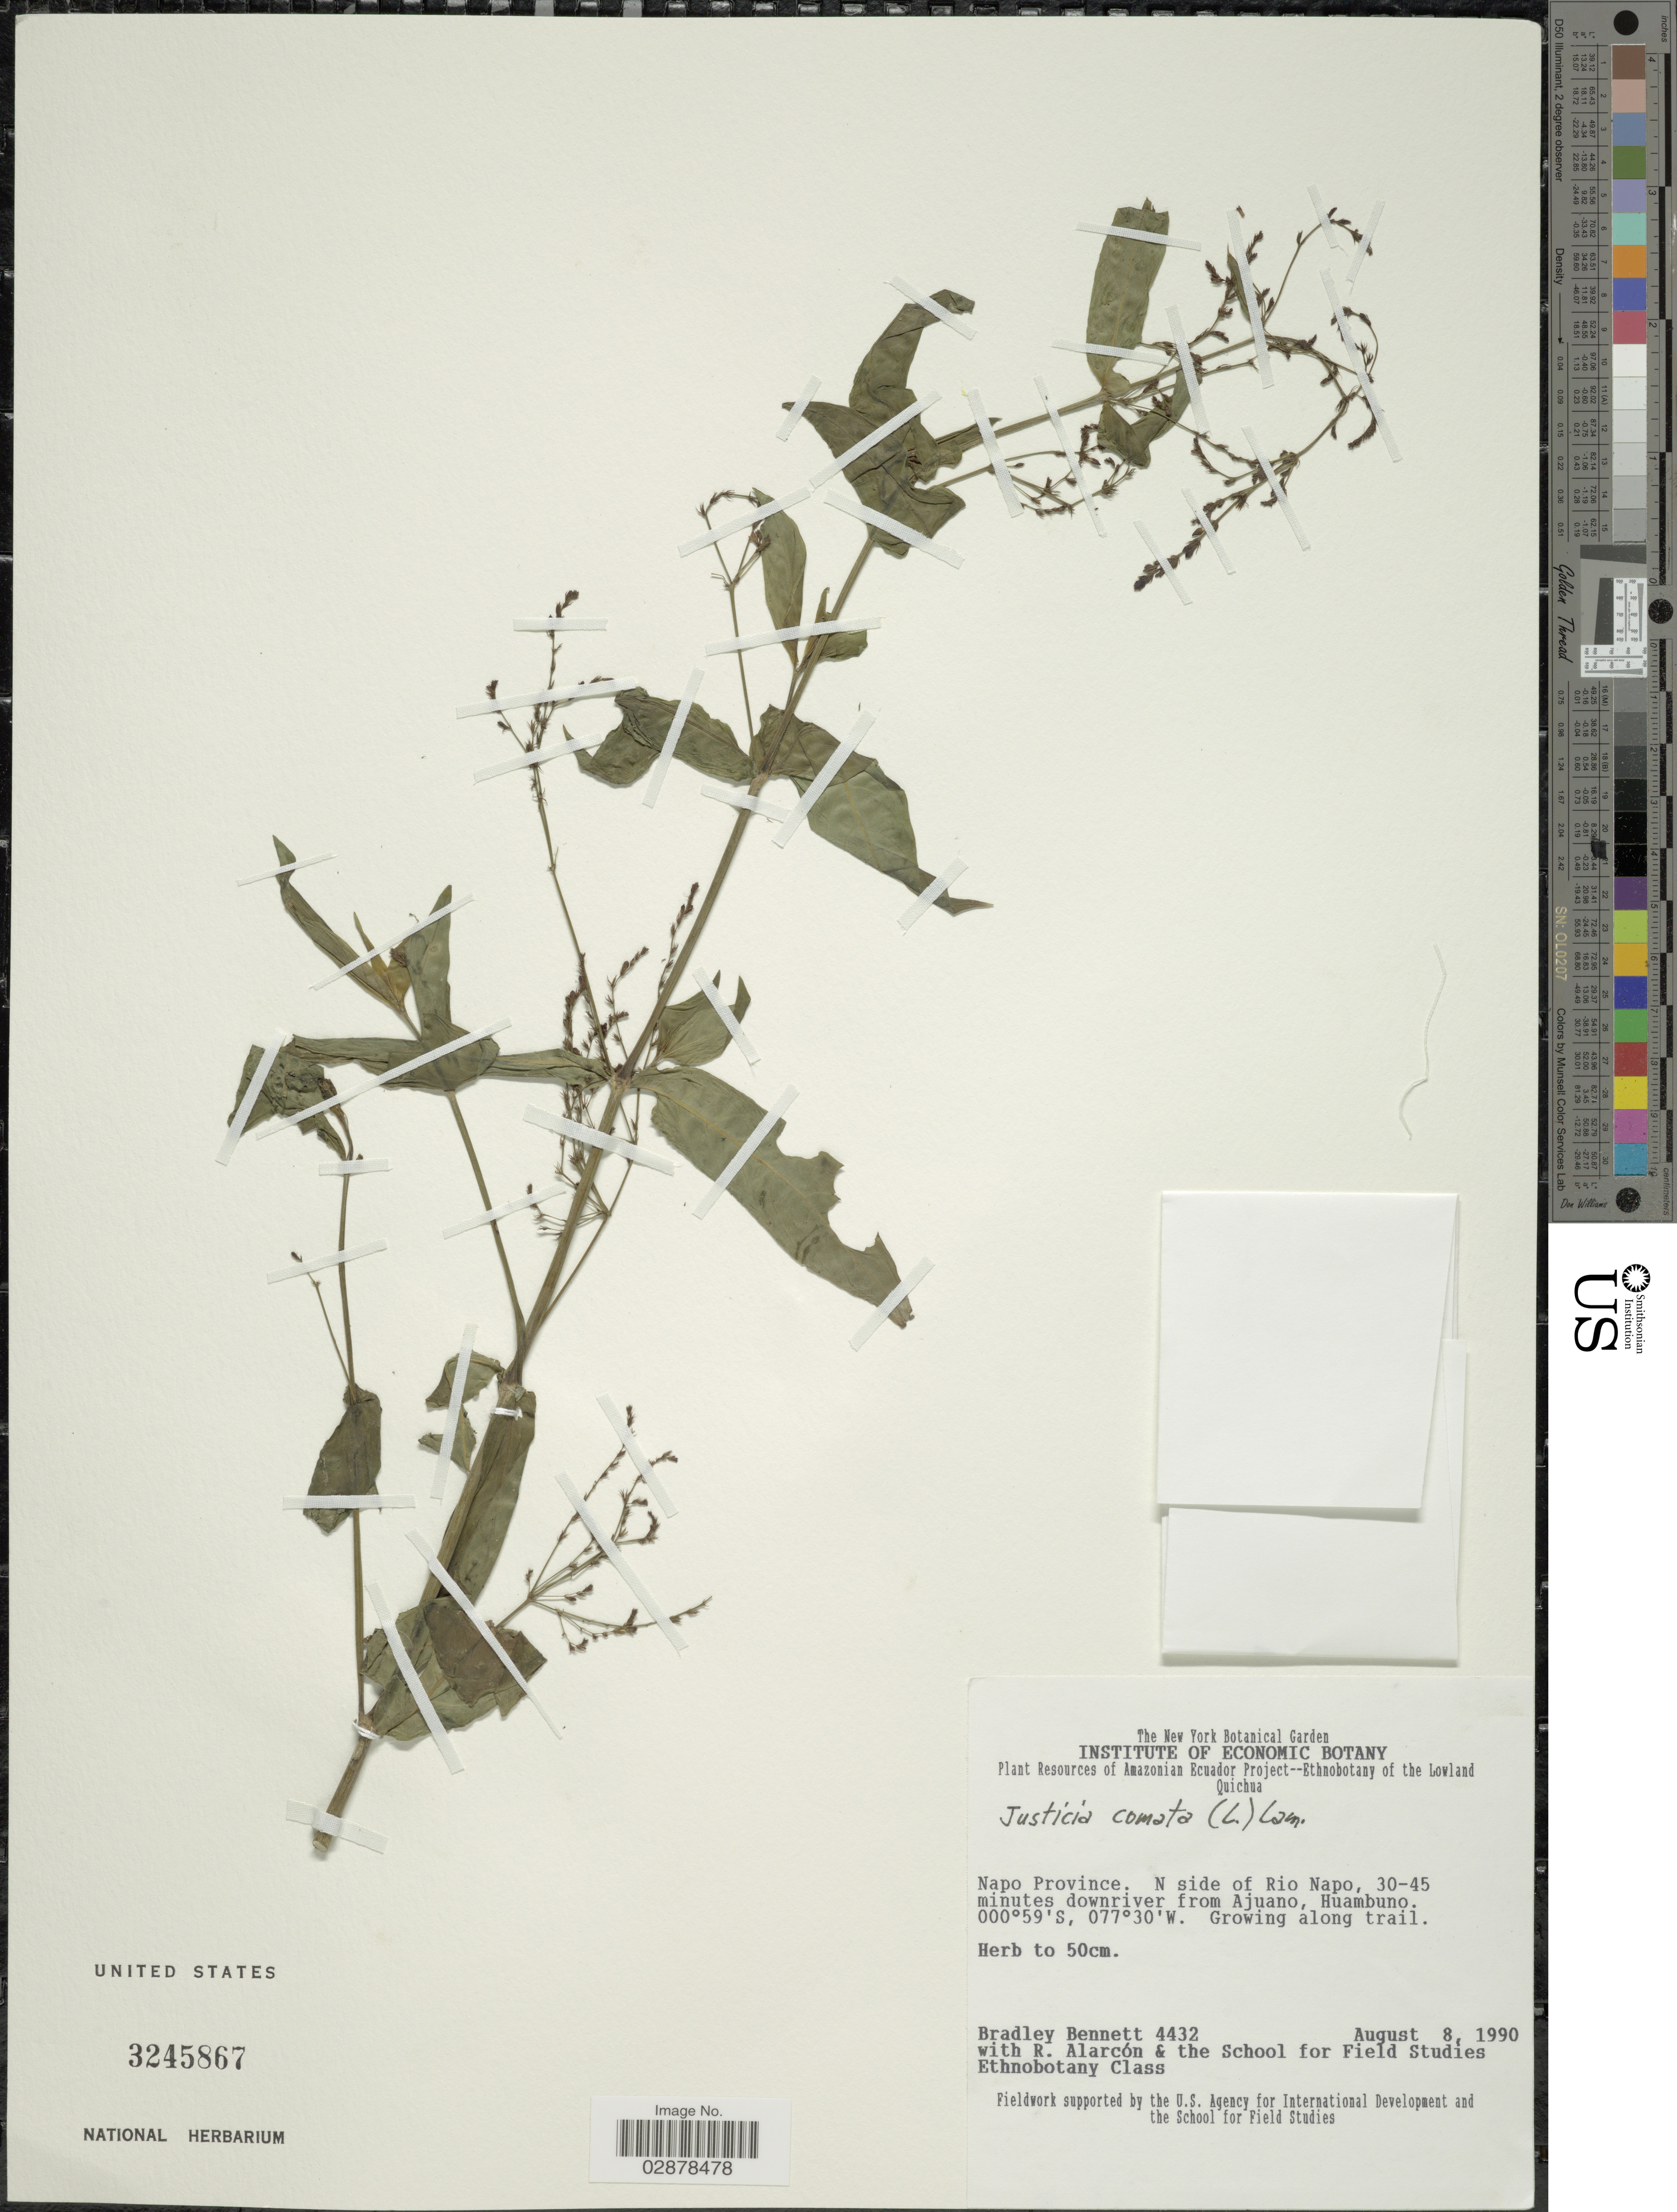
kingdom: Plantae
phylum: Tracheophyta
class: Magnoliopsida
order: Lamiales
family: Acanthaceae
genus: Justicia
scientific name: Justicia comata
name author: (L.) Lam.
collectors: B. Bennett, R. Alarcón & The School for Field Studies Ethnobotany Class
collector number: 4432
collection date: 1990-08-08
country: Ecuador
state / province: Napo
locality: N side of Rio Napo, 30-45 minutes downriver from Ajuano, Huambuno.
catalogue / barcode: US 3245867